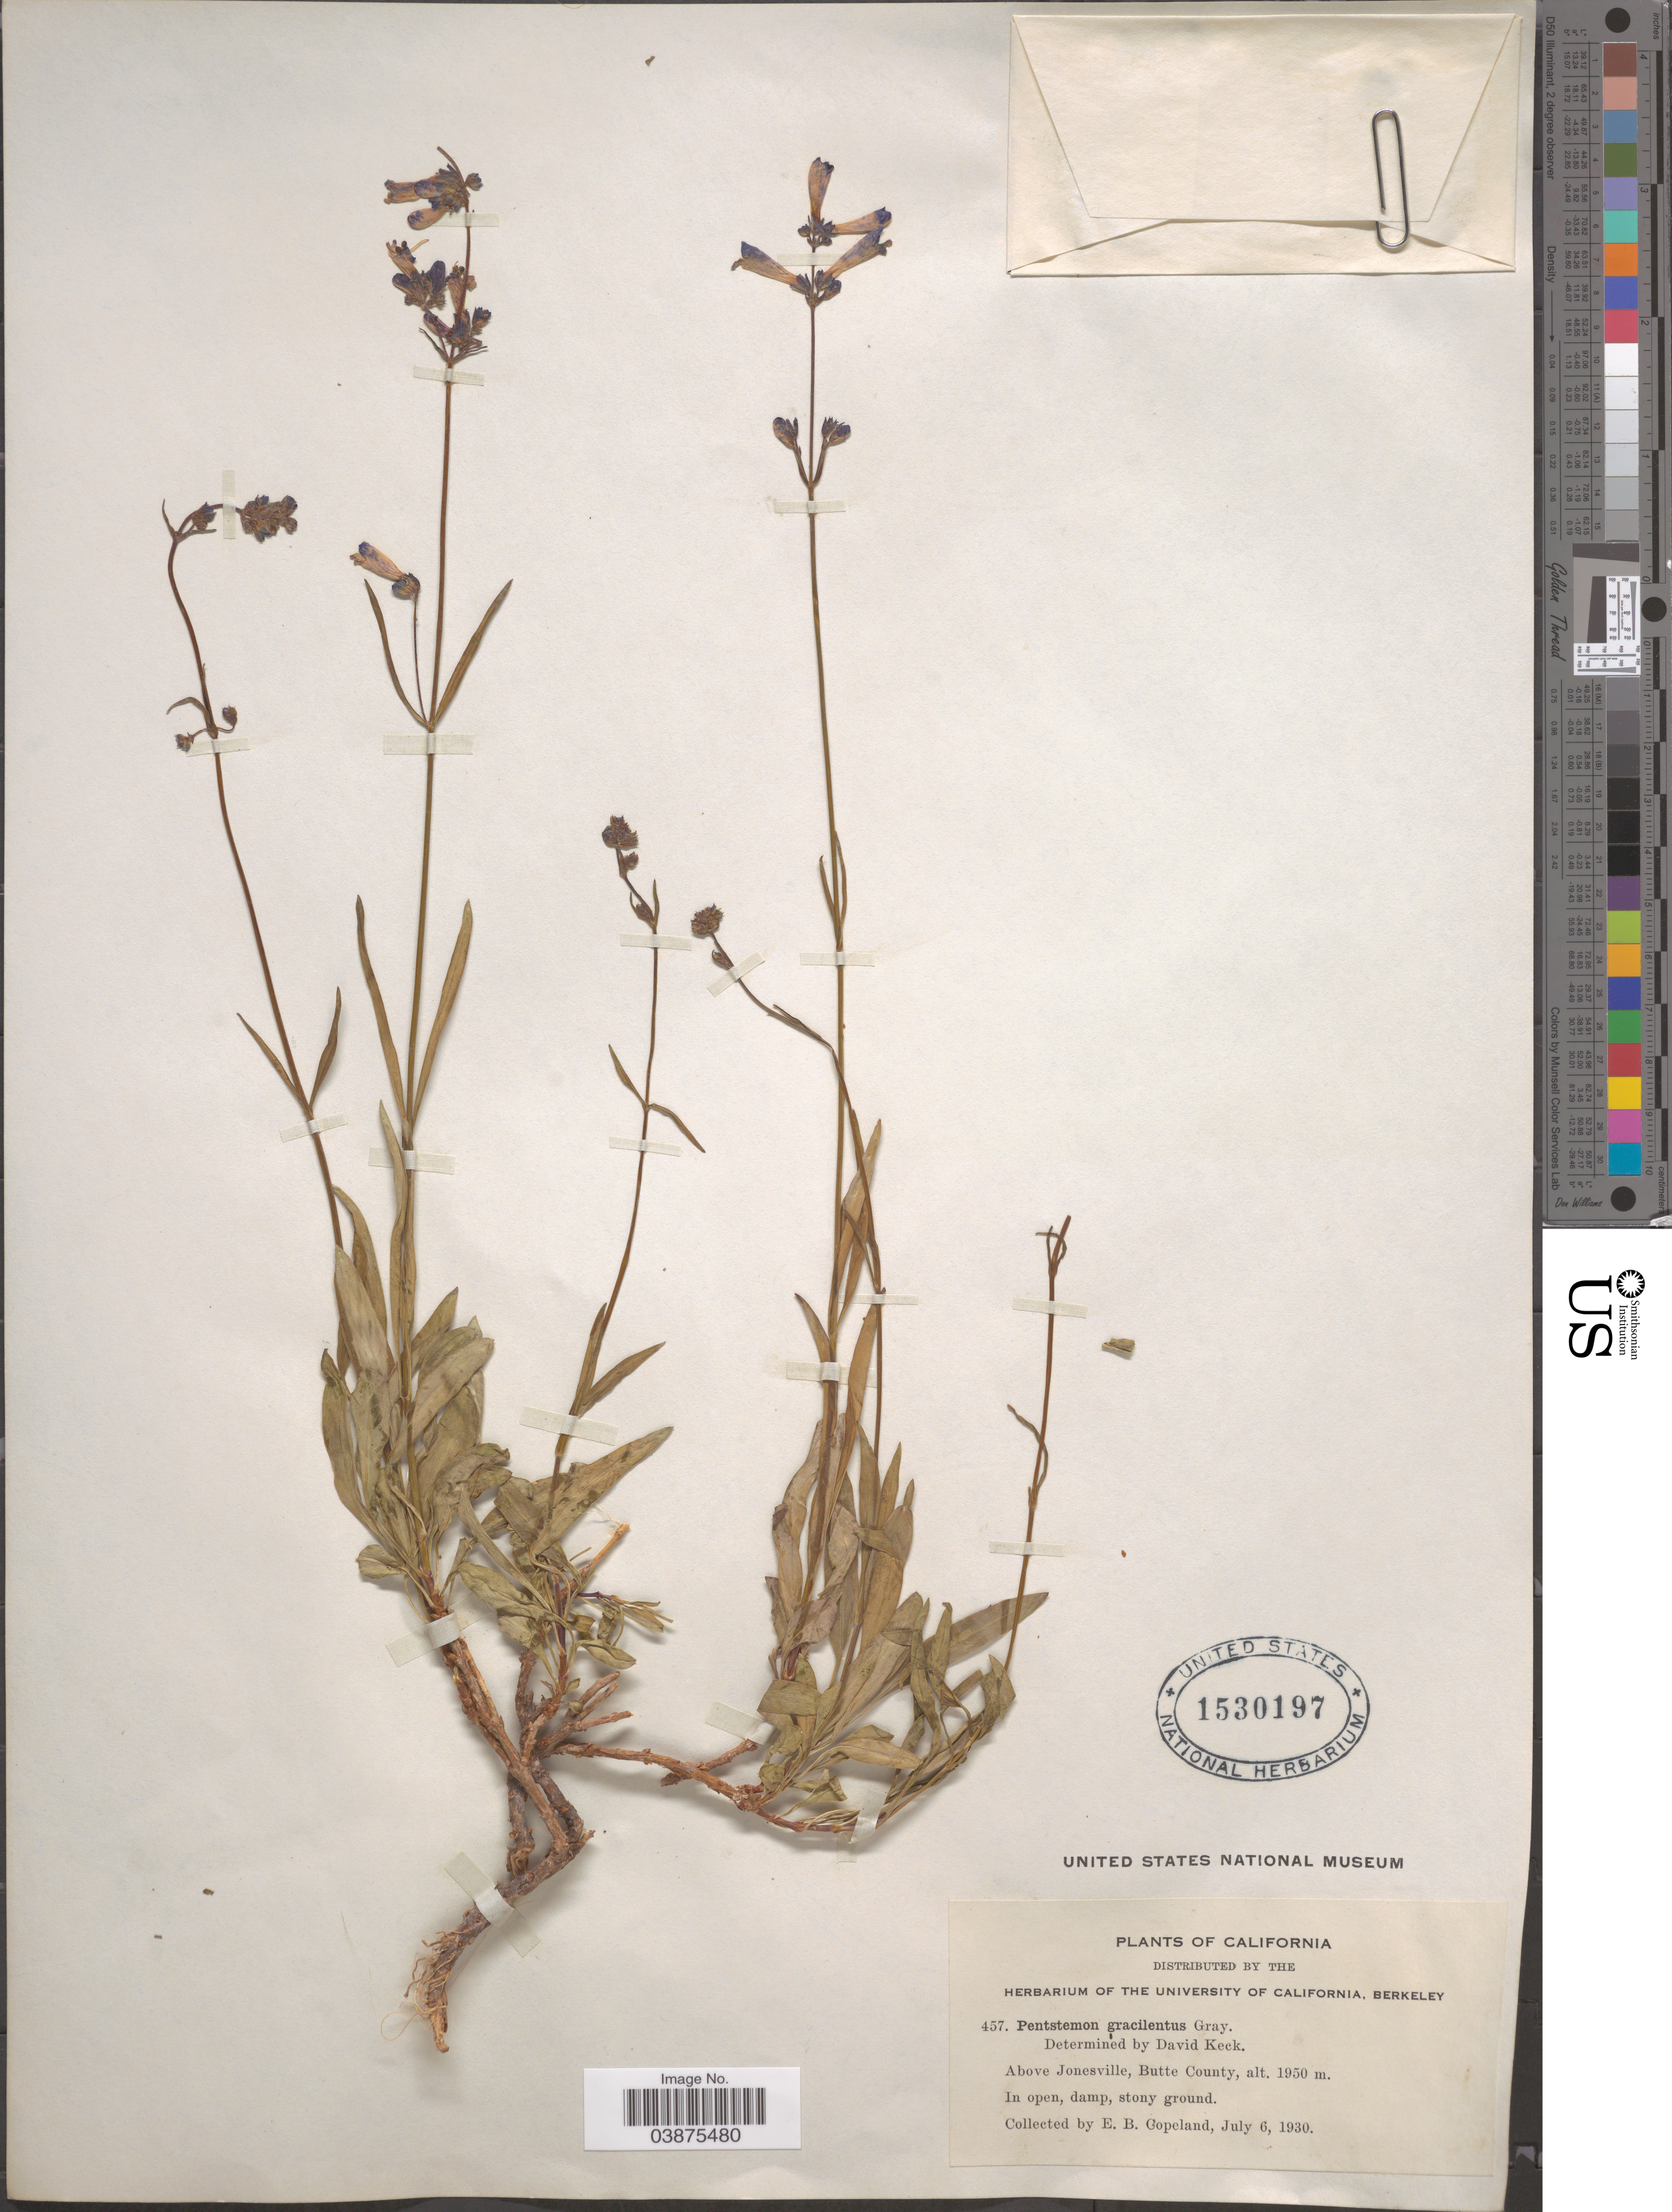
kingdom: Plantae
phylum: Tracheophyta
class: Magnoliopsida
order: Lamiales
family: Plantaginaceae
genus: Penstemon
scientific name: Penstemon gracilentus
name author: A. Gray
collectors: E. B. Copeland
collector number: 457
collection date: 1930-07-06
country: United States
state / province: California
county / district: Butte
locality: Above Jonesville, Butte County.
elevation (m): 1950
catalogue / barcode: US 1530197